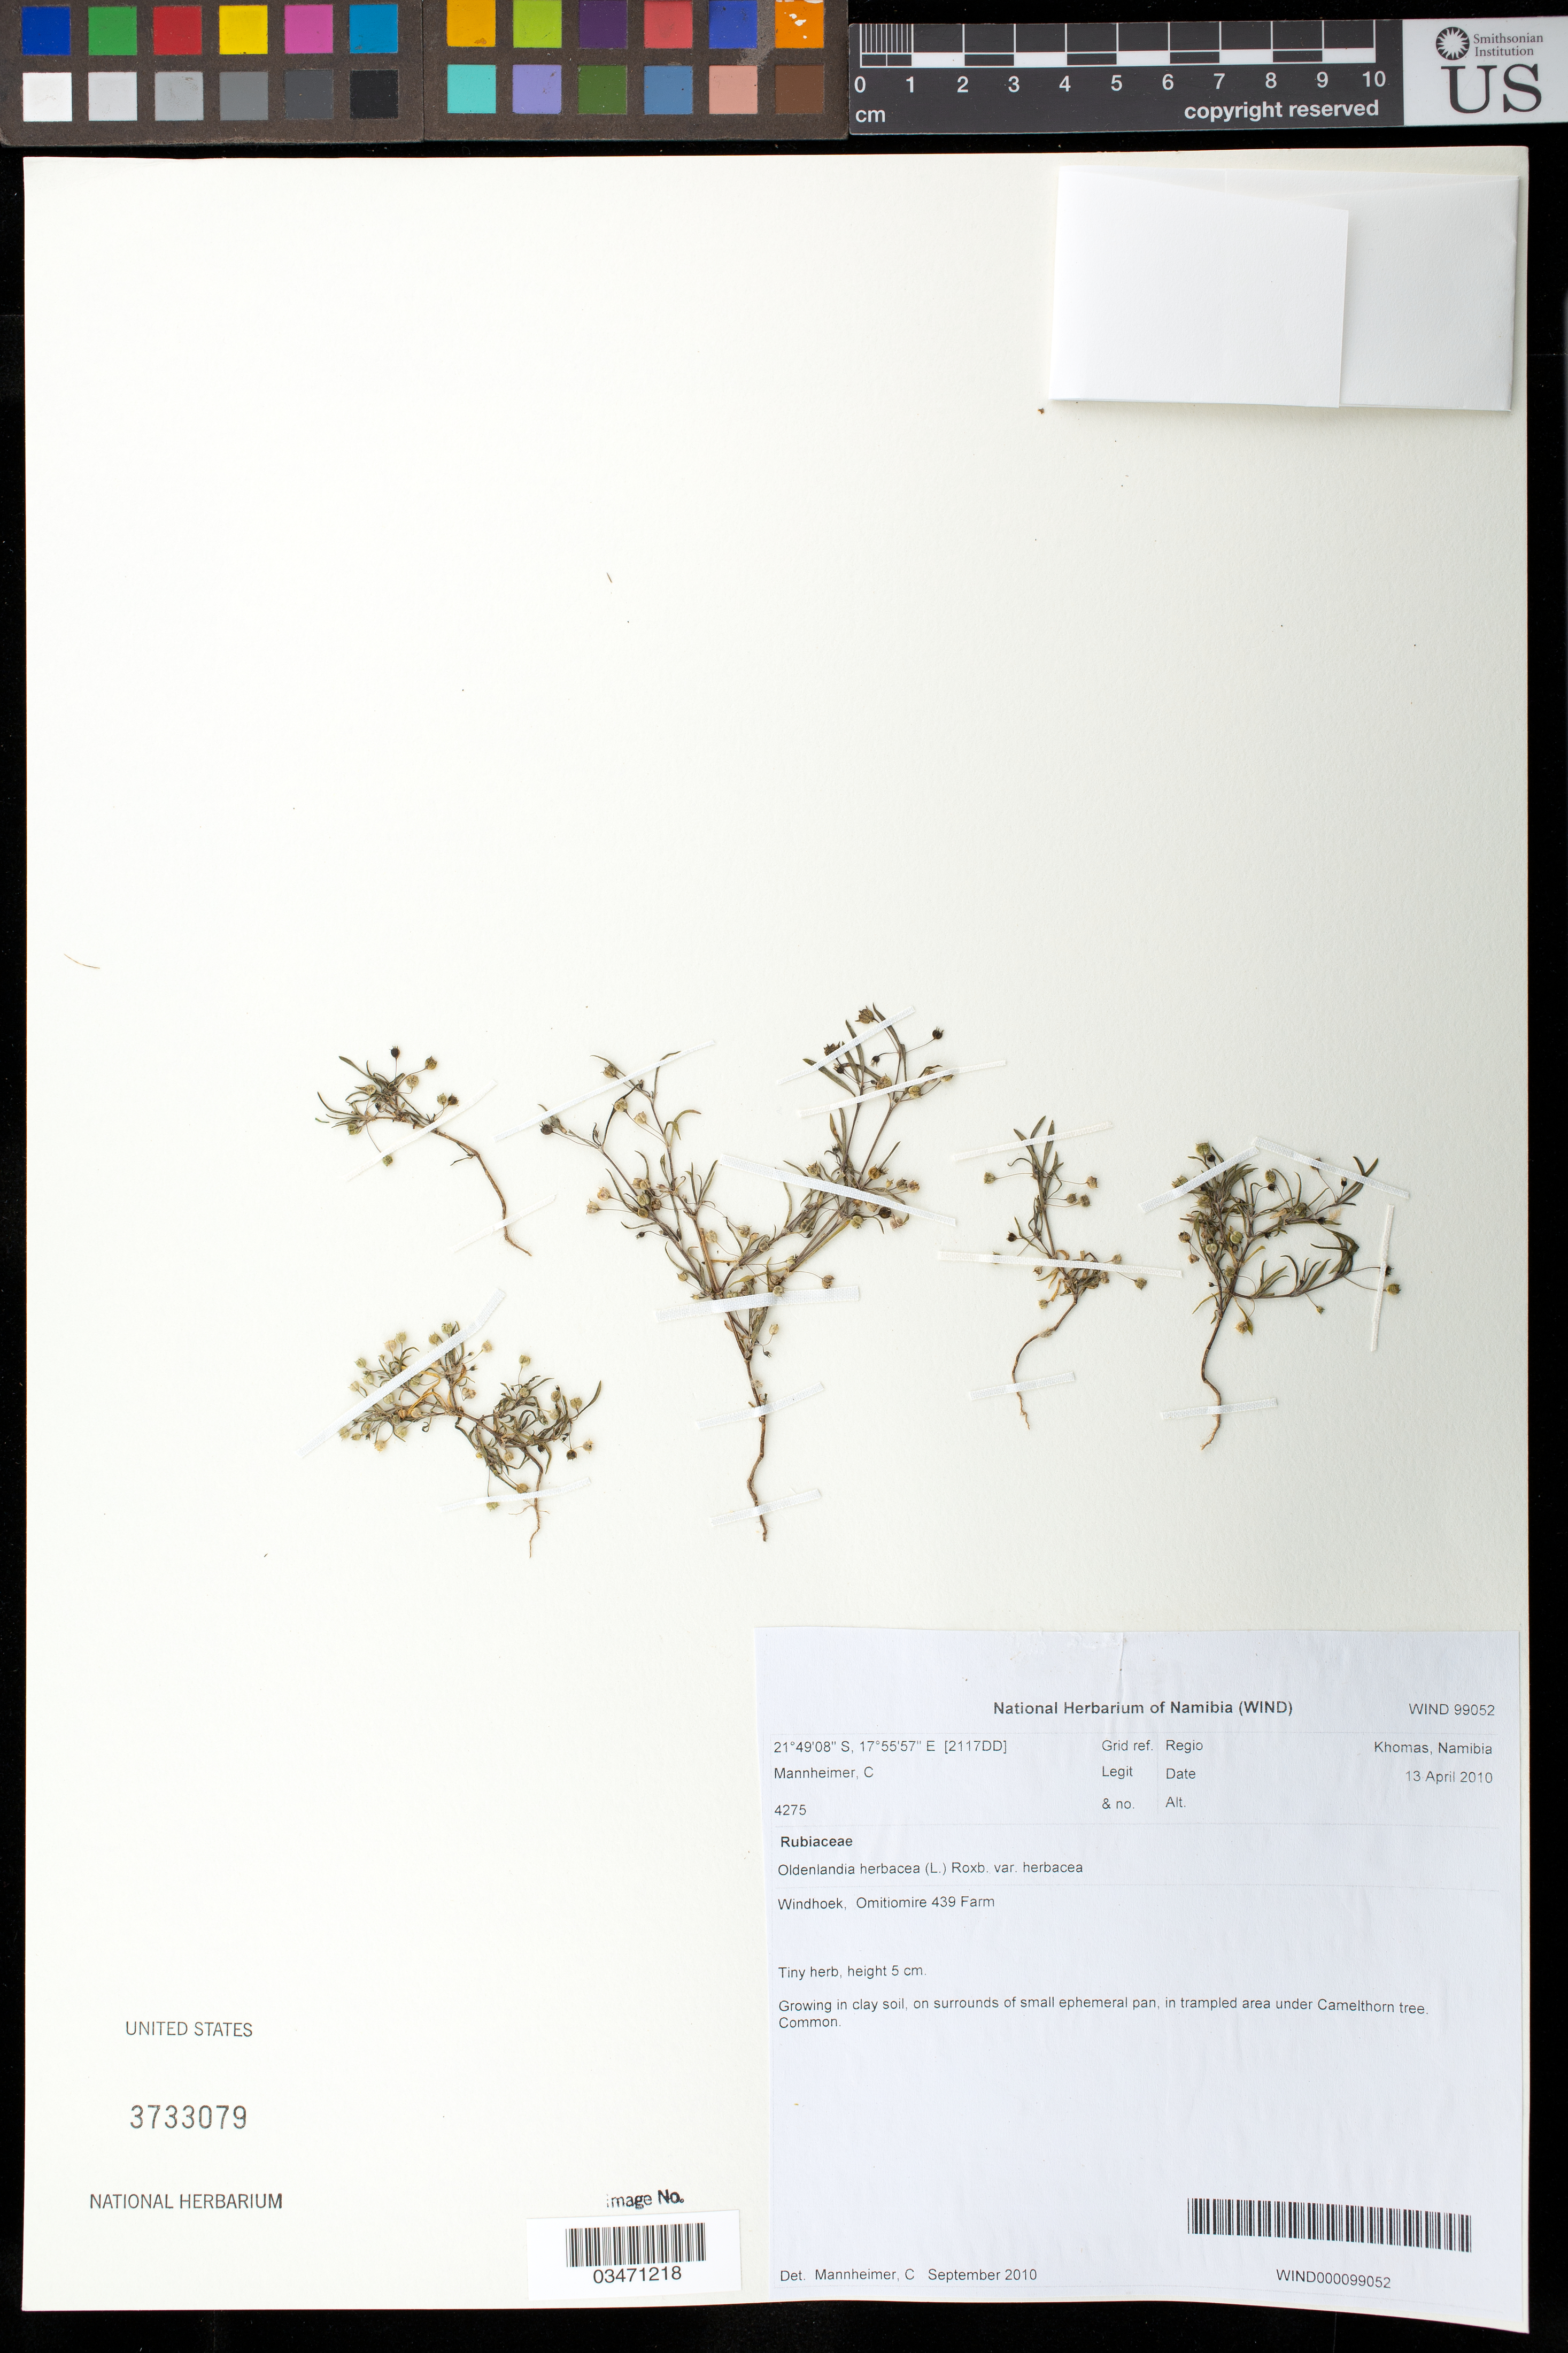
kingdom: Plantae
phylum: Tracheophyta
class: Magnoliopsida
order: Gentianales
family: Rubiaceae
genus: Oldenlandia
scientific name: Oldenlandia herbacea var. herbacea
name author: (L.) Roxb.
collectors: C. A. Mannheimer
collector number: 4275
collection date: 2010-04-13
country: Namibia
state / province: Khomas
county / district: Windhoek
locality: Omitiomire 439 Farm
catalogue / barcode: US 3733079